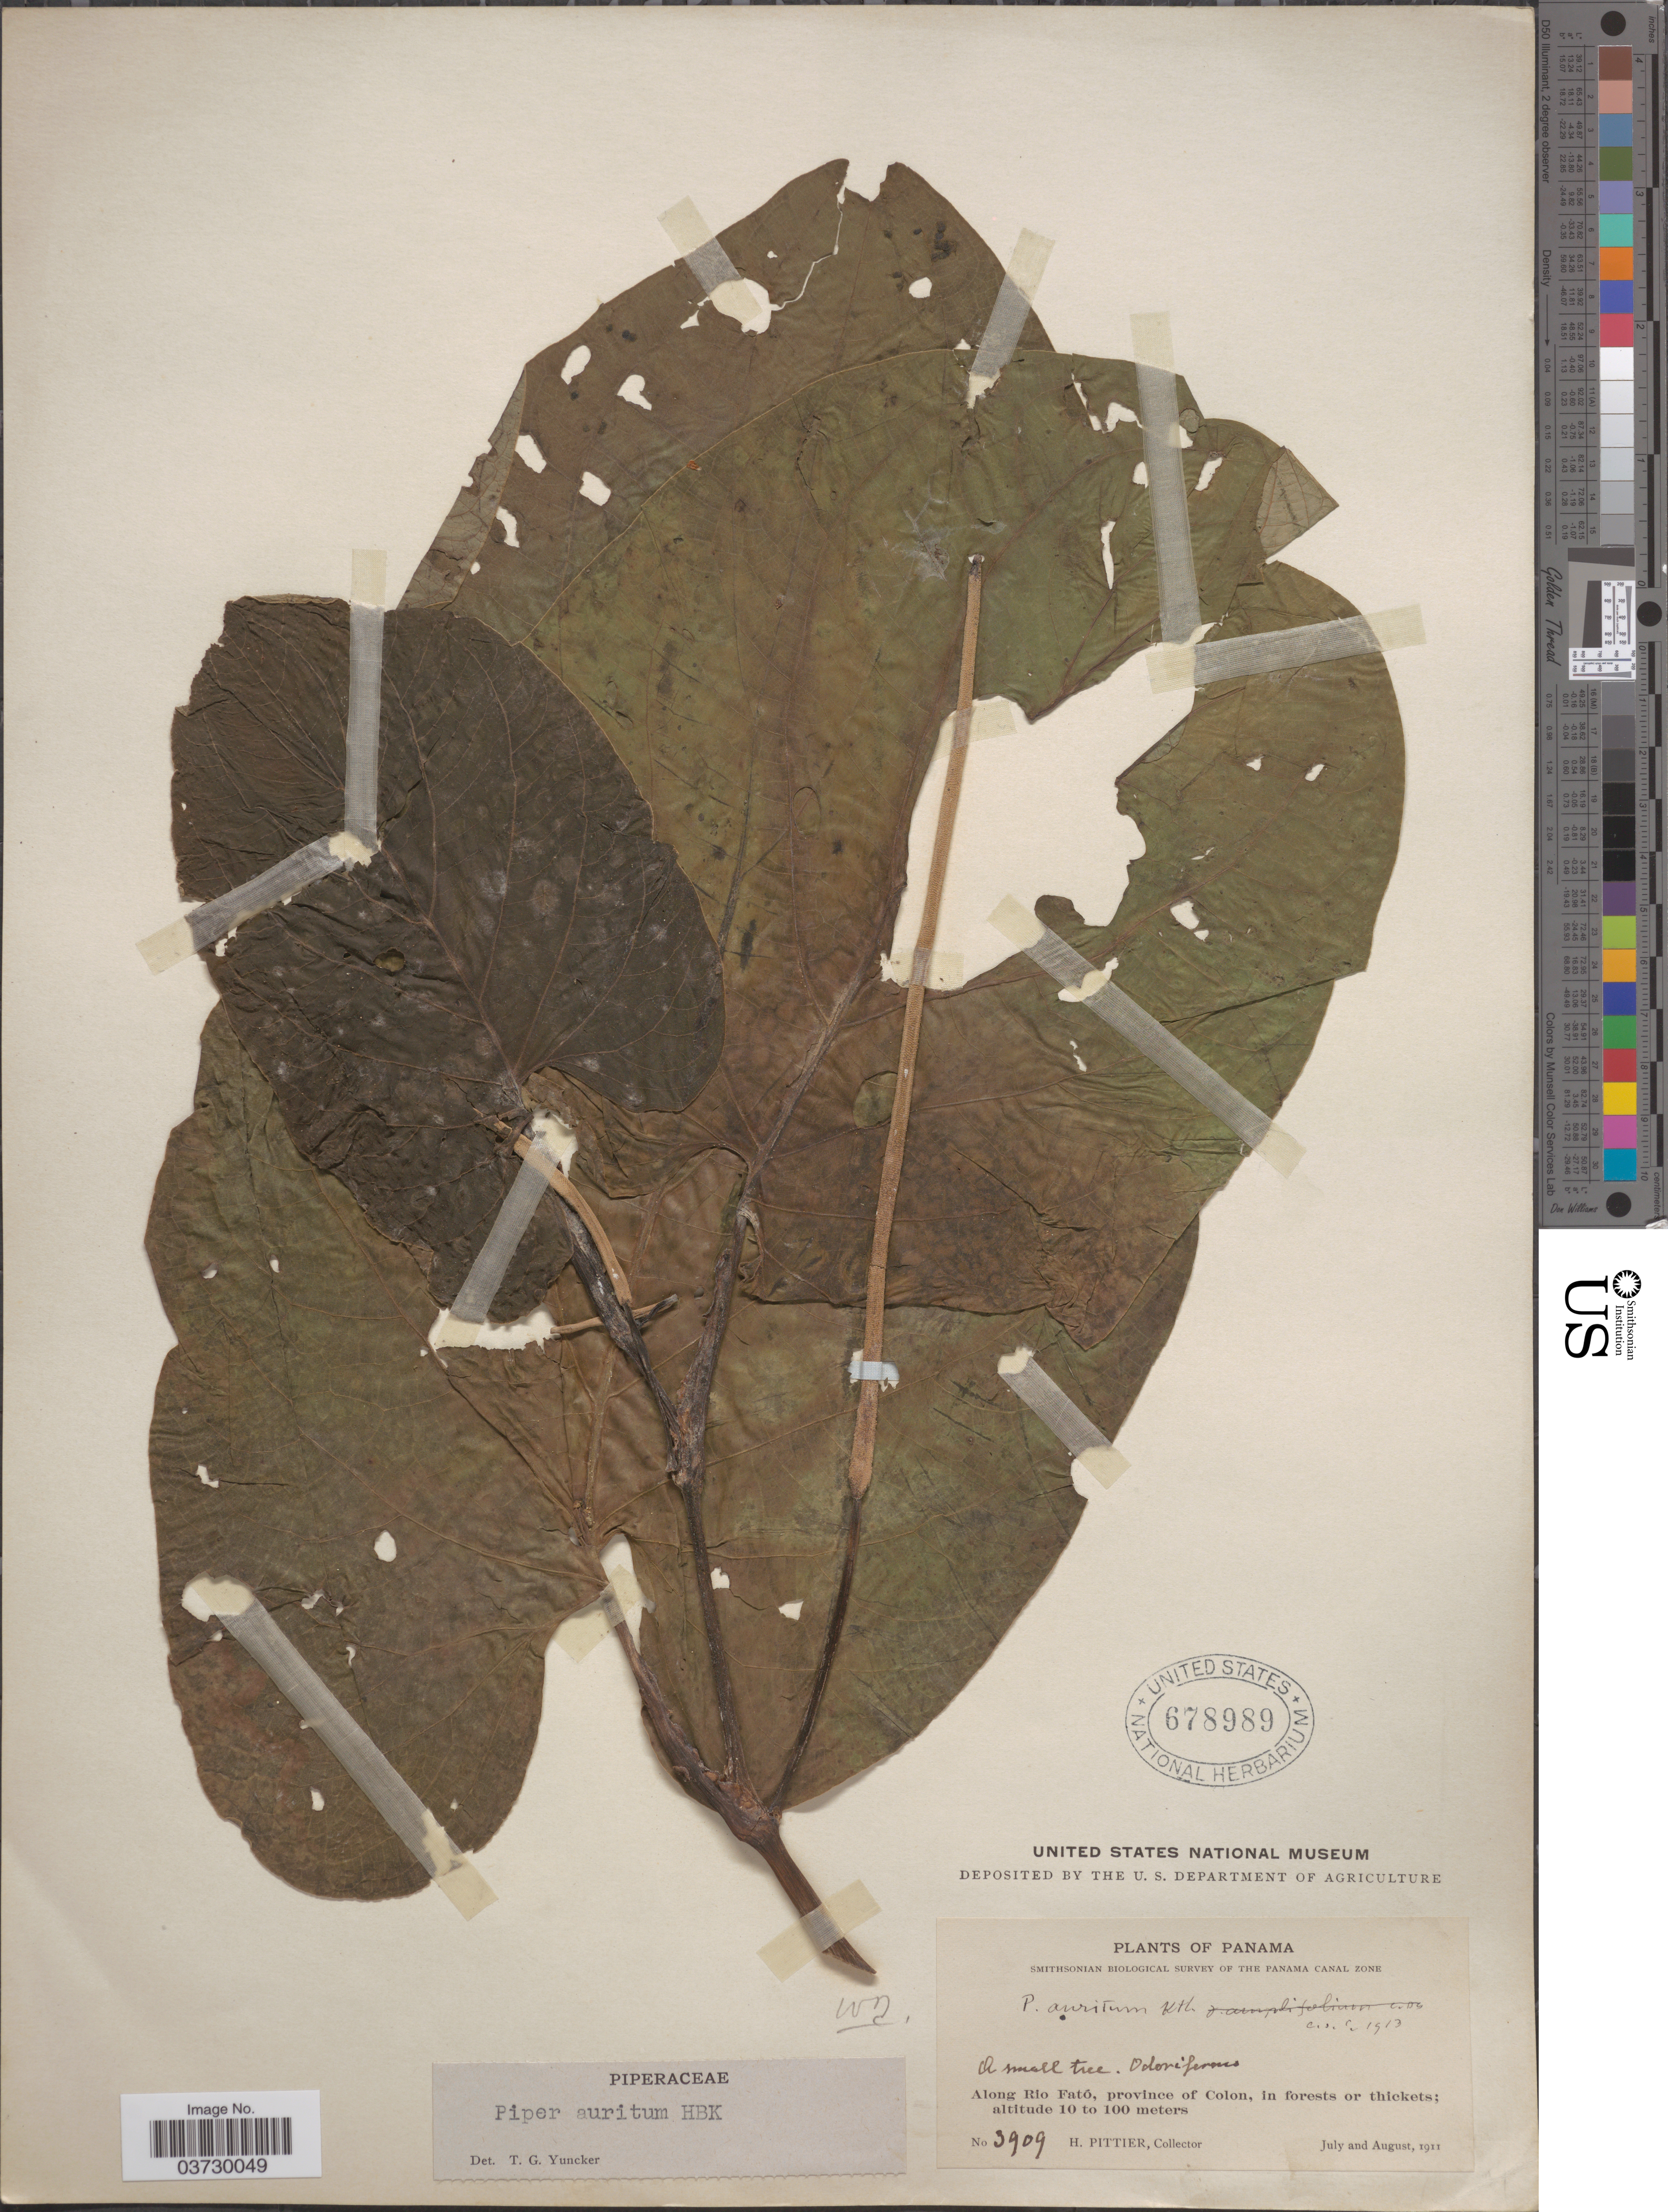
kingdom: Plantae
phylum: Tracheophyta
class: Magnoliopsida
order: Piperales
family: Piperaceae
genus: Piper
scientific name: Piper auritum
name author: Kunth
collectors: H. F. Pittier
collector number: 3909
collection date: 1911-07/1911-08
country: Panama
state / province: Colón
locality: The Panama Canal Zone. Along Rio Fató, in forests and thickets.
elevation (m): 10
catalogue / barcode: US 678989